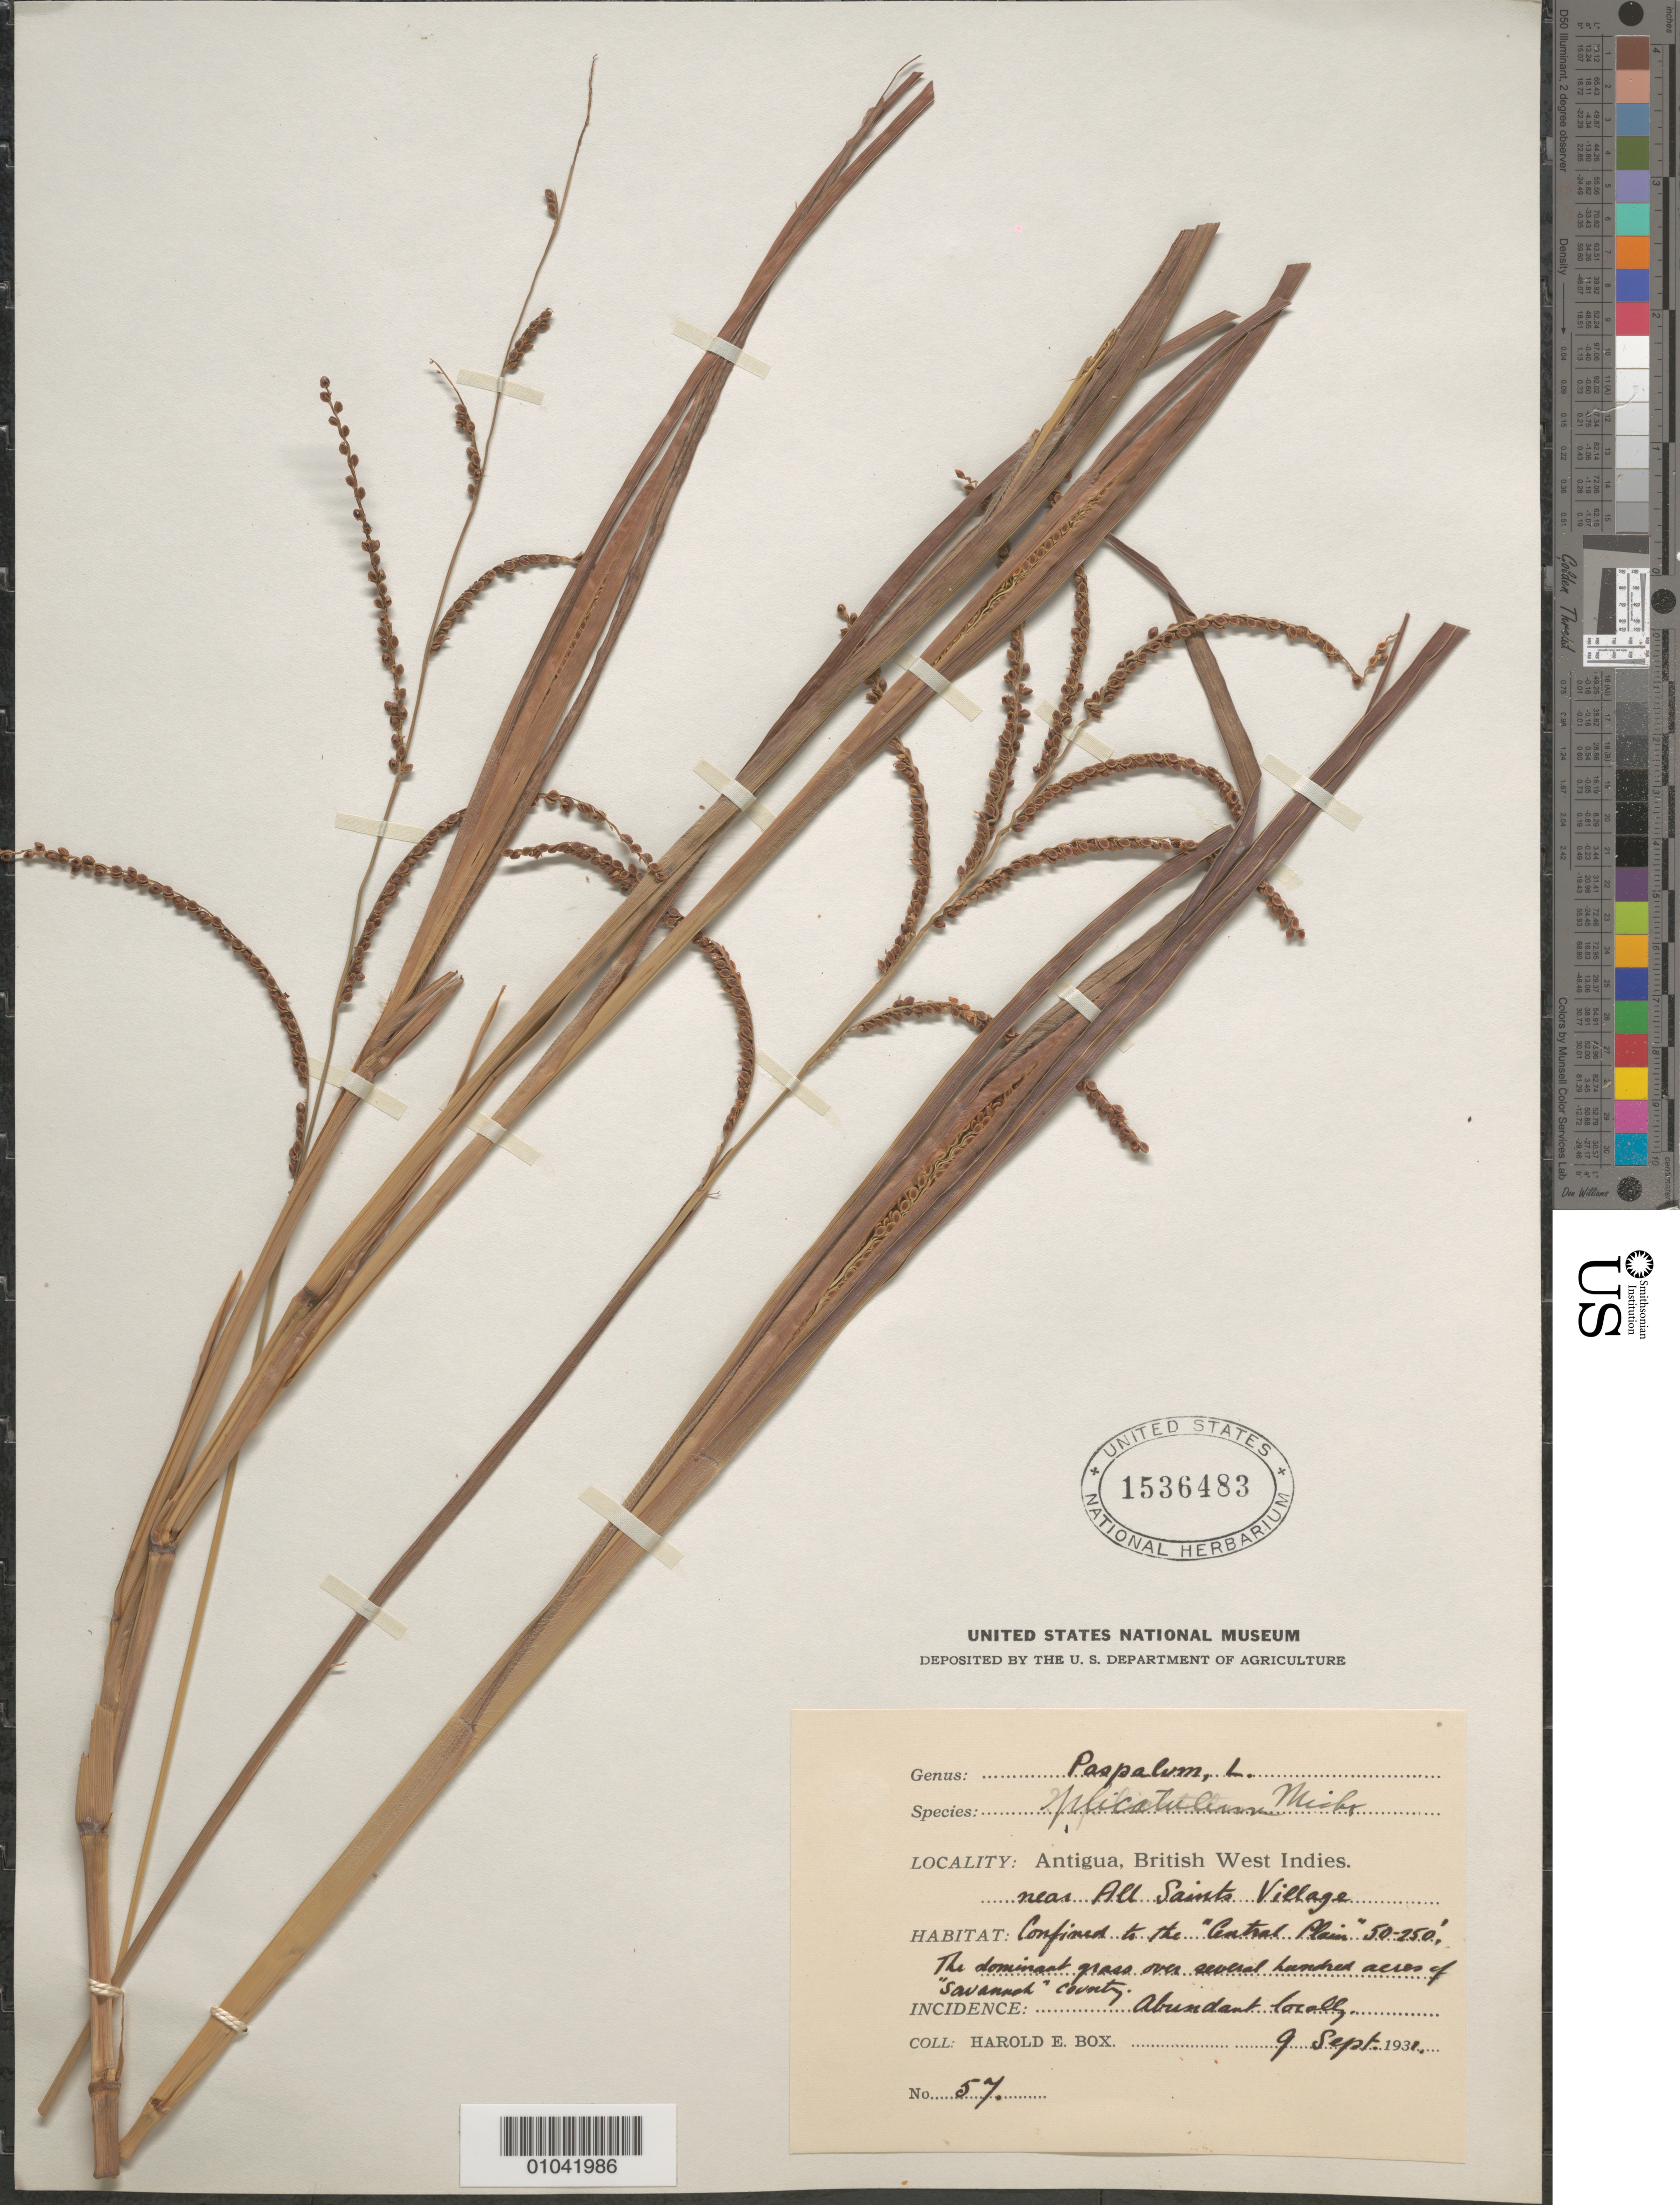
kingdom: Plantae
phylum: Tracheophyta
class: Liliopsida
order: Poales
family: Poaceae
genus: Paspalum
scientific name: Paspalum plicatulum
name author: Michx.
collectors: H. E. Box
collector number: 57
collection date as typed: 09 Sep 1931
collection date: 1931-09-09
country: Antigua and Barbuda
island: Antigua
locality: Near All Saints Village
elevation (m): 15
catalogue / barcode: US 1536483